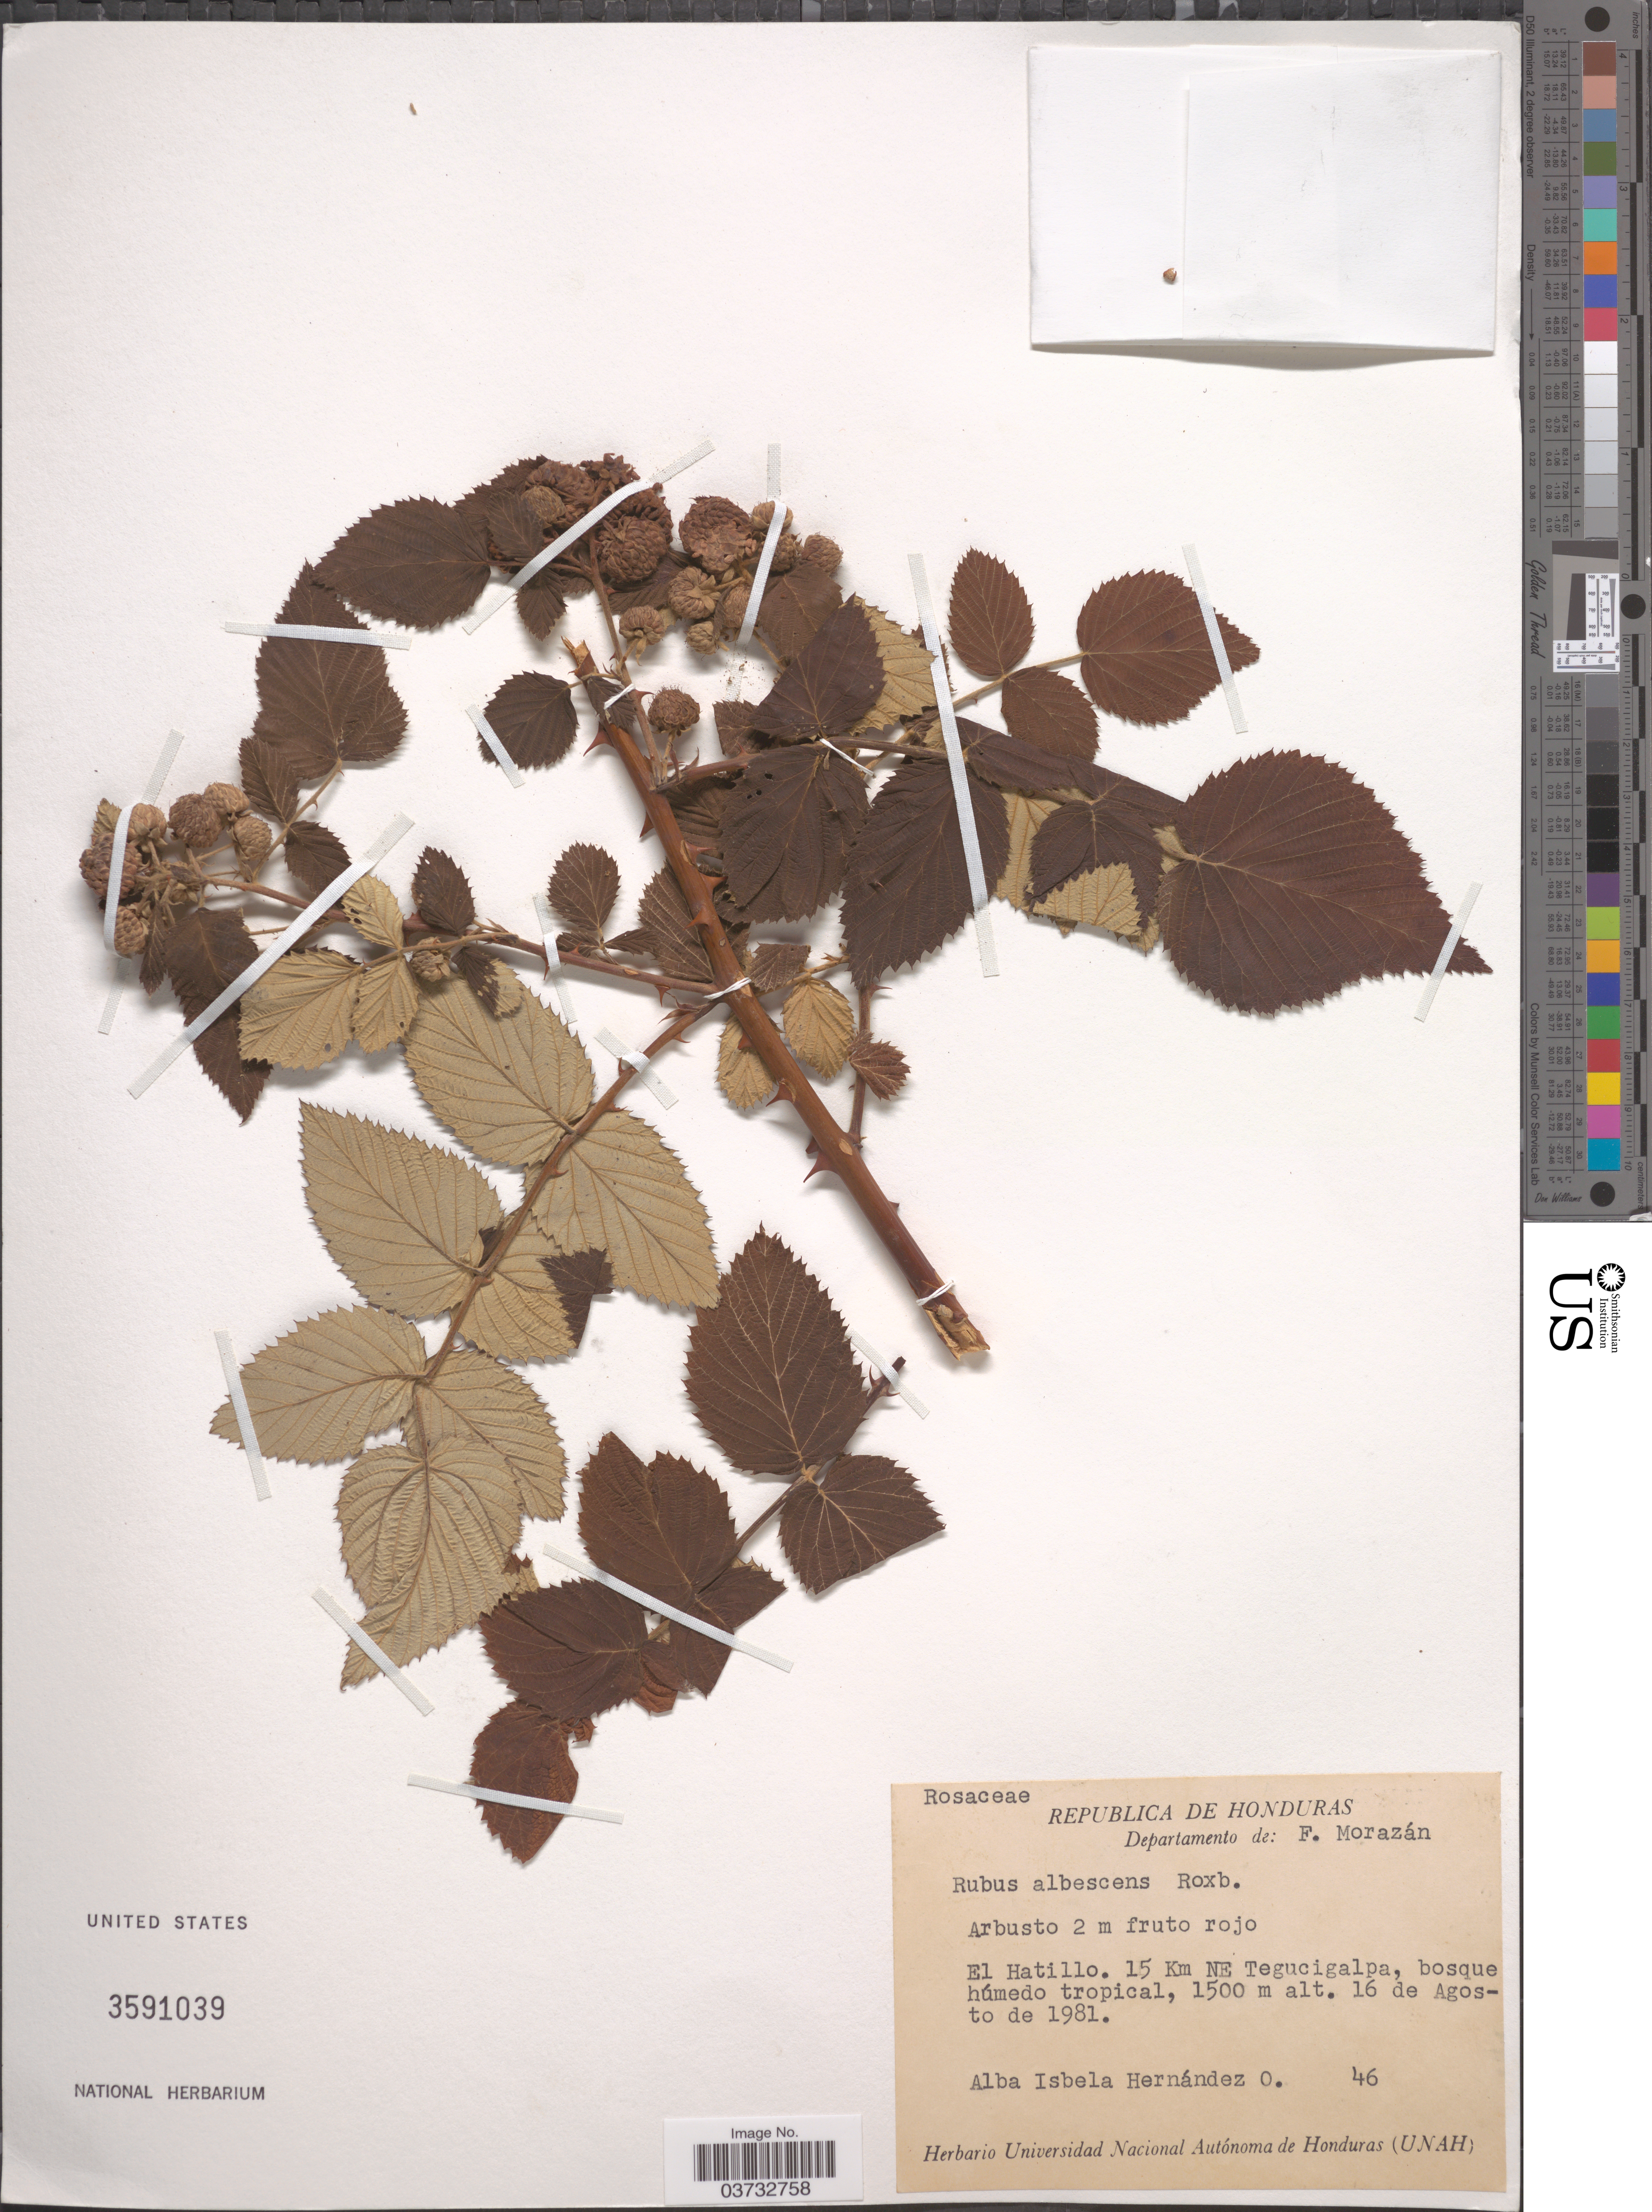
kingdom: Plantae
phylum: Tracheophyta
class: Magnoliopsida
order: Rosales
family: Rosaceae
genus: Rubus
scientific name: Rubus albescens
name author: Roxb.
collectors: A. I. Hernandez O.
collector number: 46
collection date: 1981-08-16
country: Honduras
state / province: Fco. Morazán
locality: Departamento de: F. Morazán. El Hatillo. 15 Km NE Tegucigalpa.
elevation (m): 1500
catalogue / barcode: US 3591039